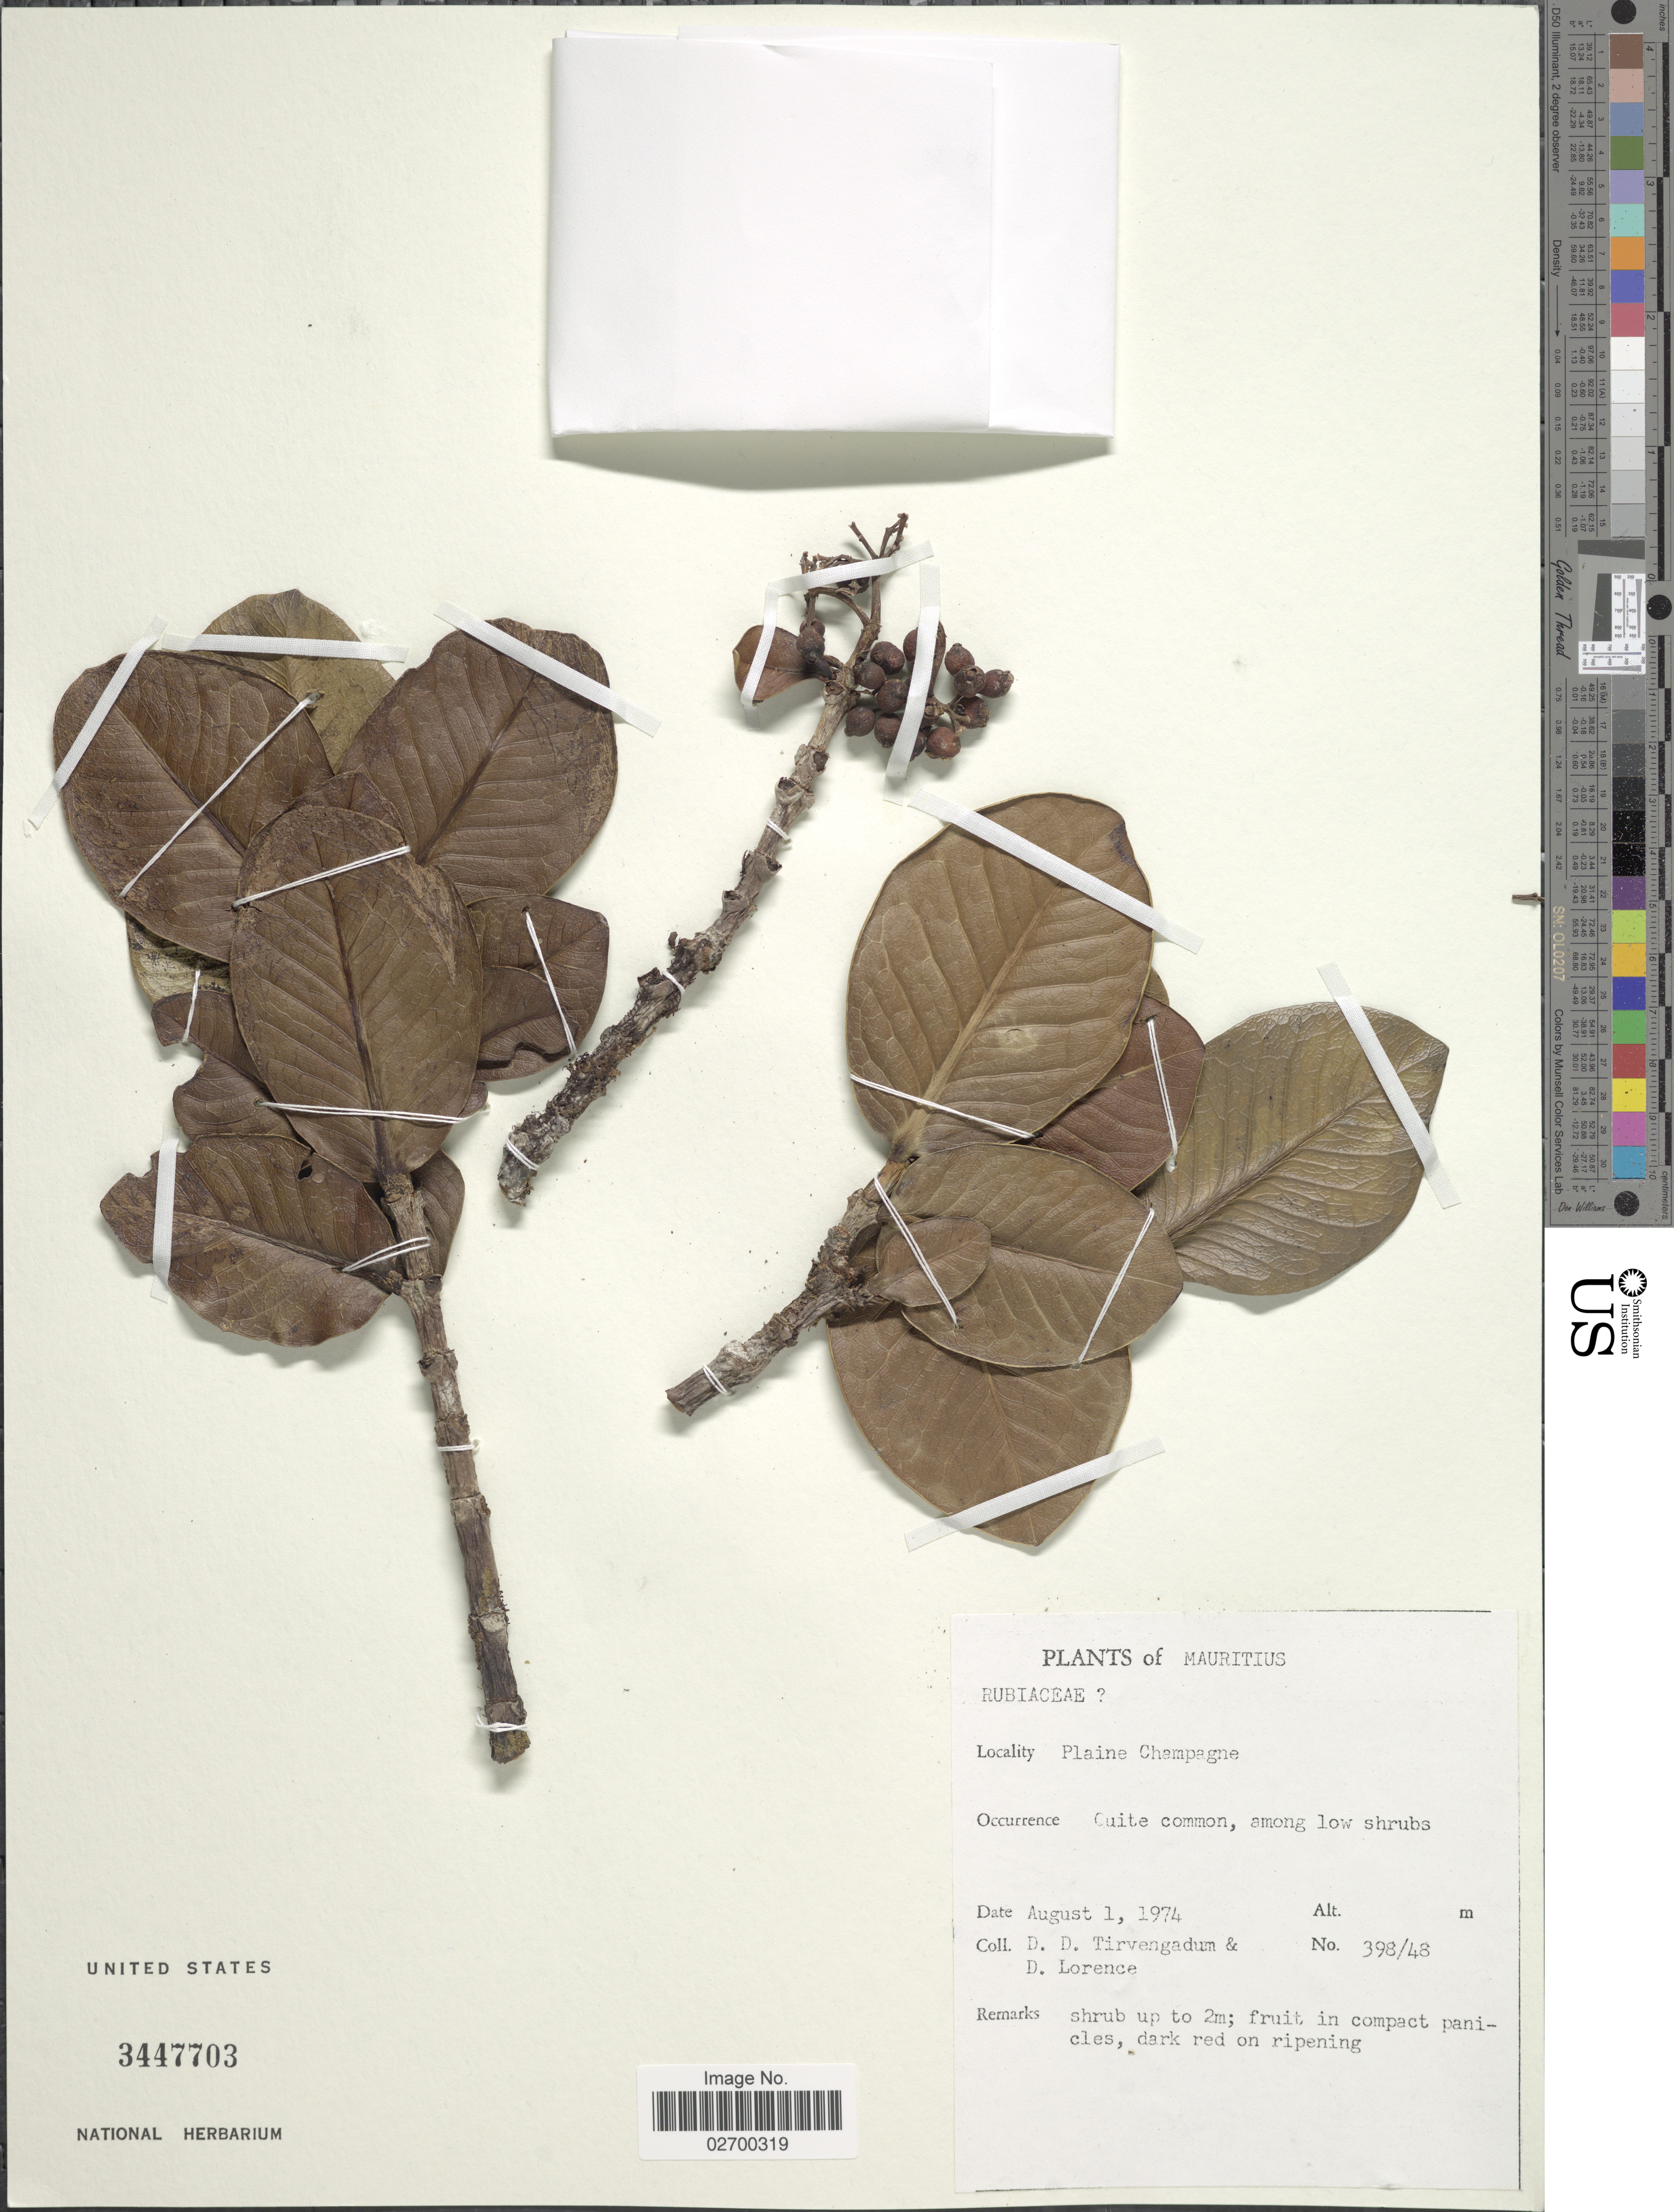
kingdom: Plantae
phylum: Tracheophyta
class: Magnoliopsida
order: Gentianales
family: Rubiaceae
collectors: D. Tirvengadum & D. Lorence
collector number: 398/48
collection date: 1974-08-01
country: Mauritius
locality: Plaine Champagne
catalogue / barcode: US 3447703